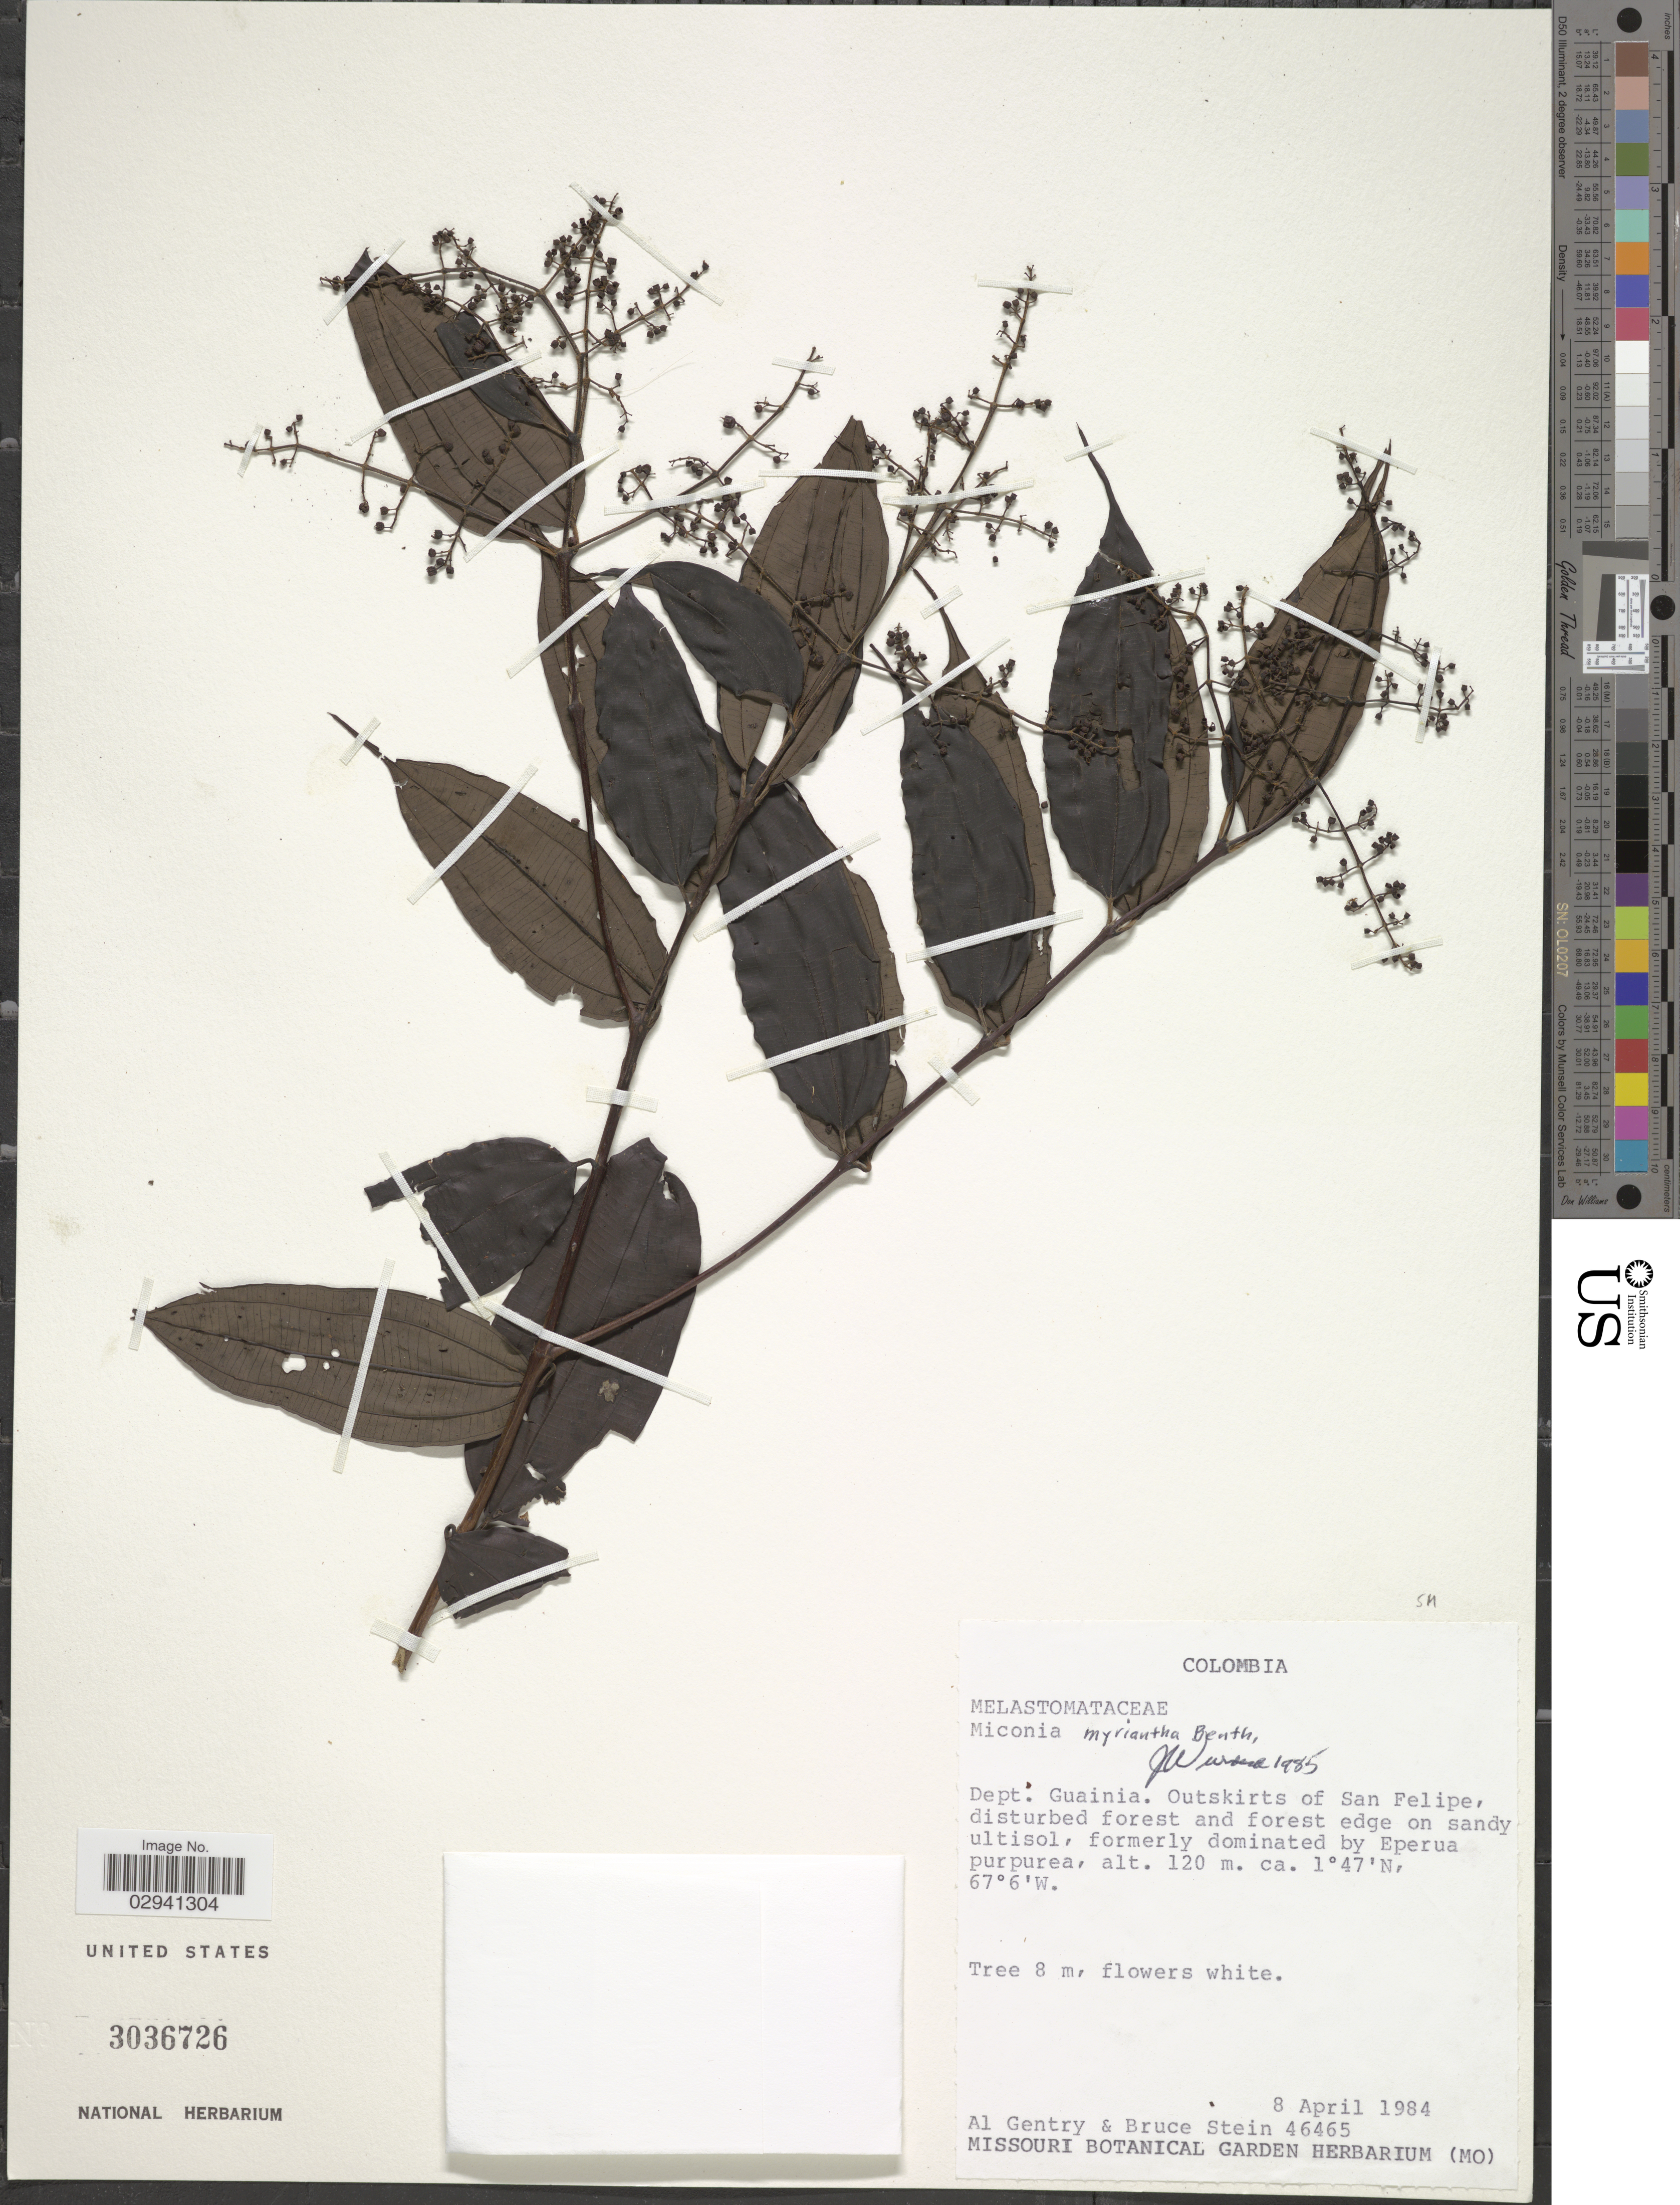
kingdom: Plantae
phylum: Tracheophyta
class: Magnoliopsida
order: Myrtales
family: Melastomataceae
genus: Miconia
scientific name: Miconia myriantha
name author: Benth.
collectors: A. H. Gentry & B. A. Stein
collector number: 46465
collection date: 1984-04-08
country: Colombia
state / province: Guainía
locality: Dept. Guainia. Outskirts of San Felipe.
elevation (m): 120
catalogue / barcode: US 3036726